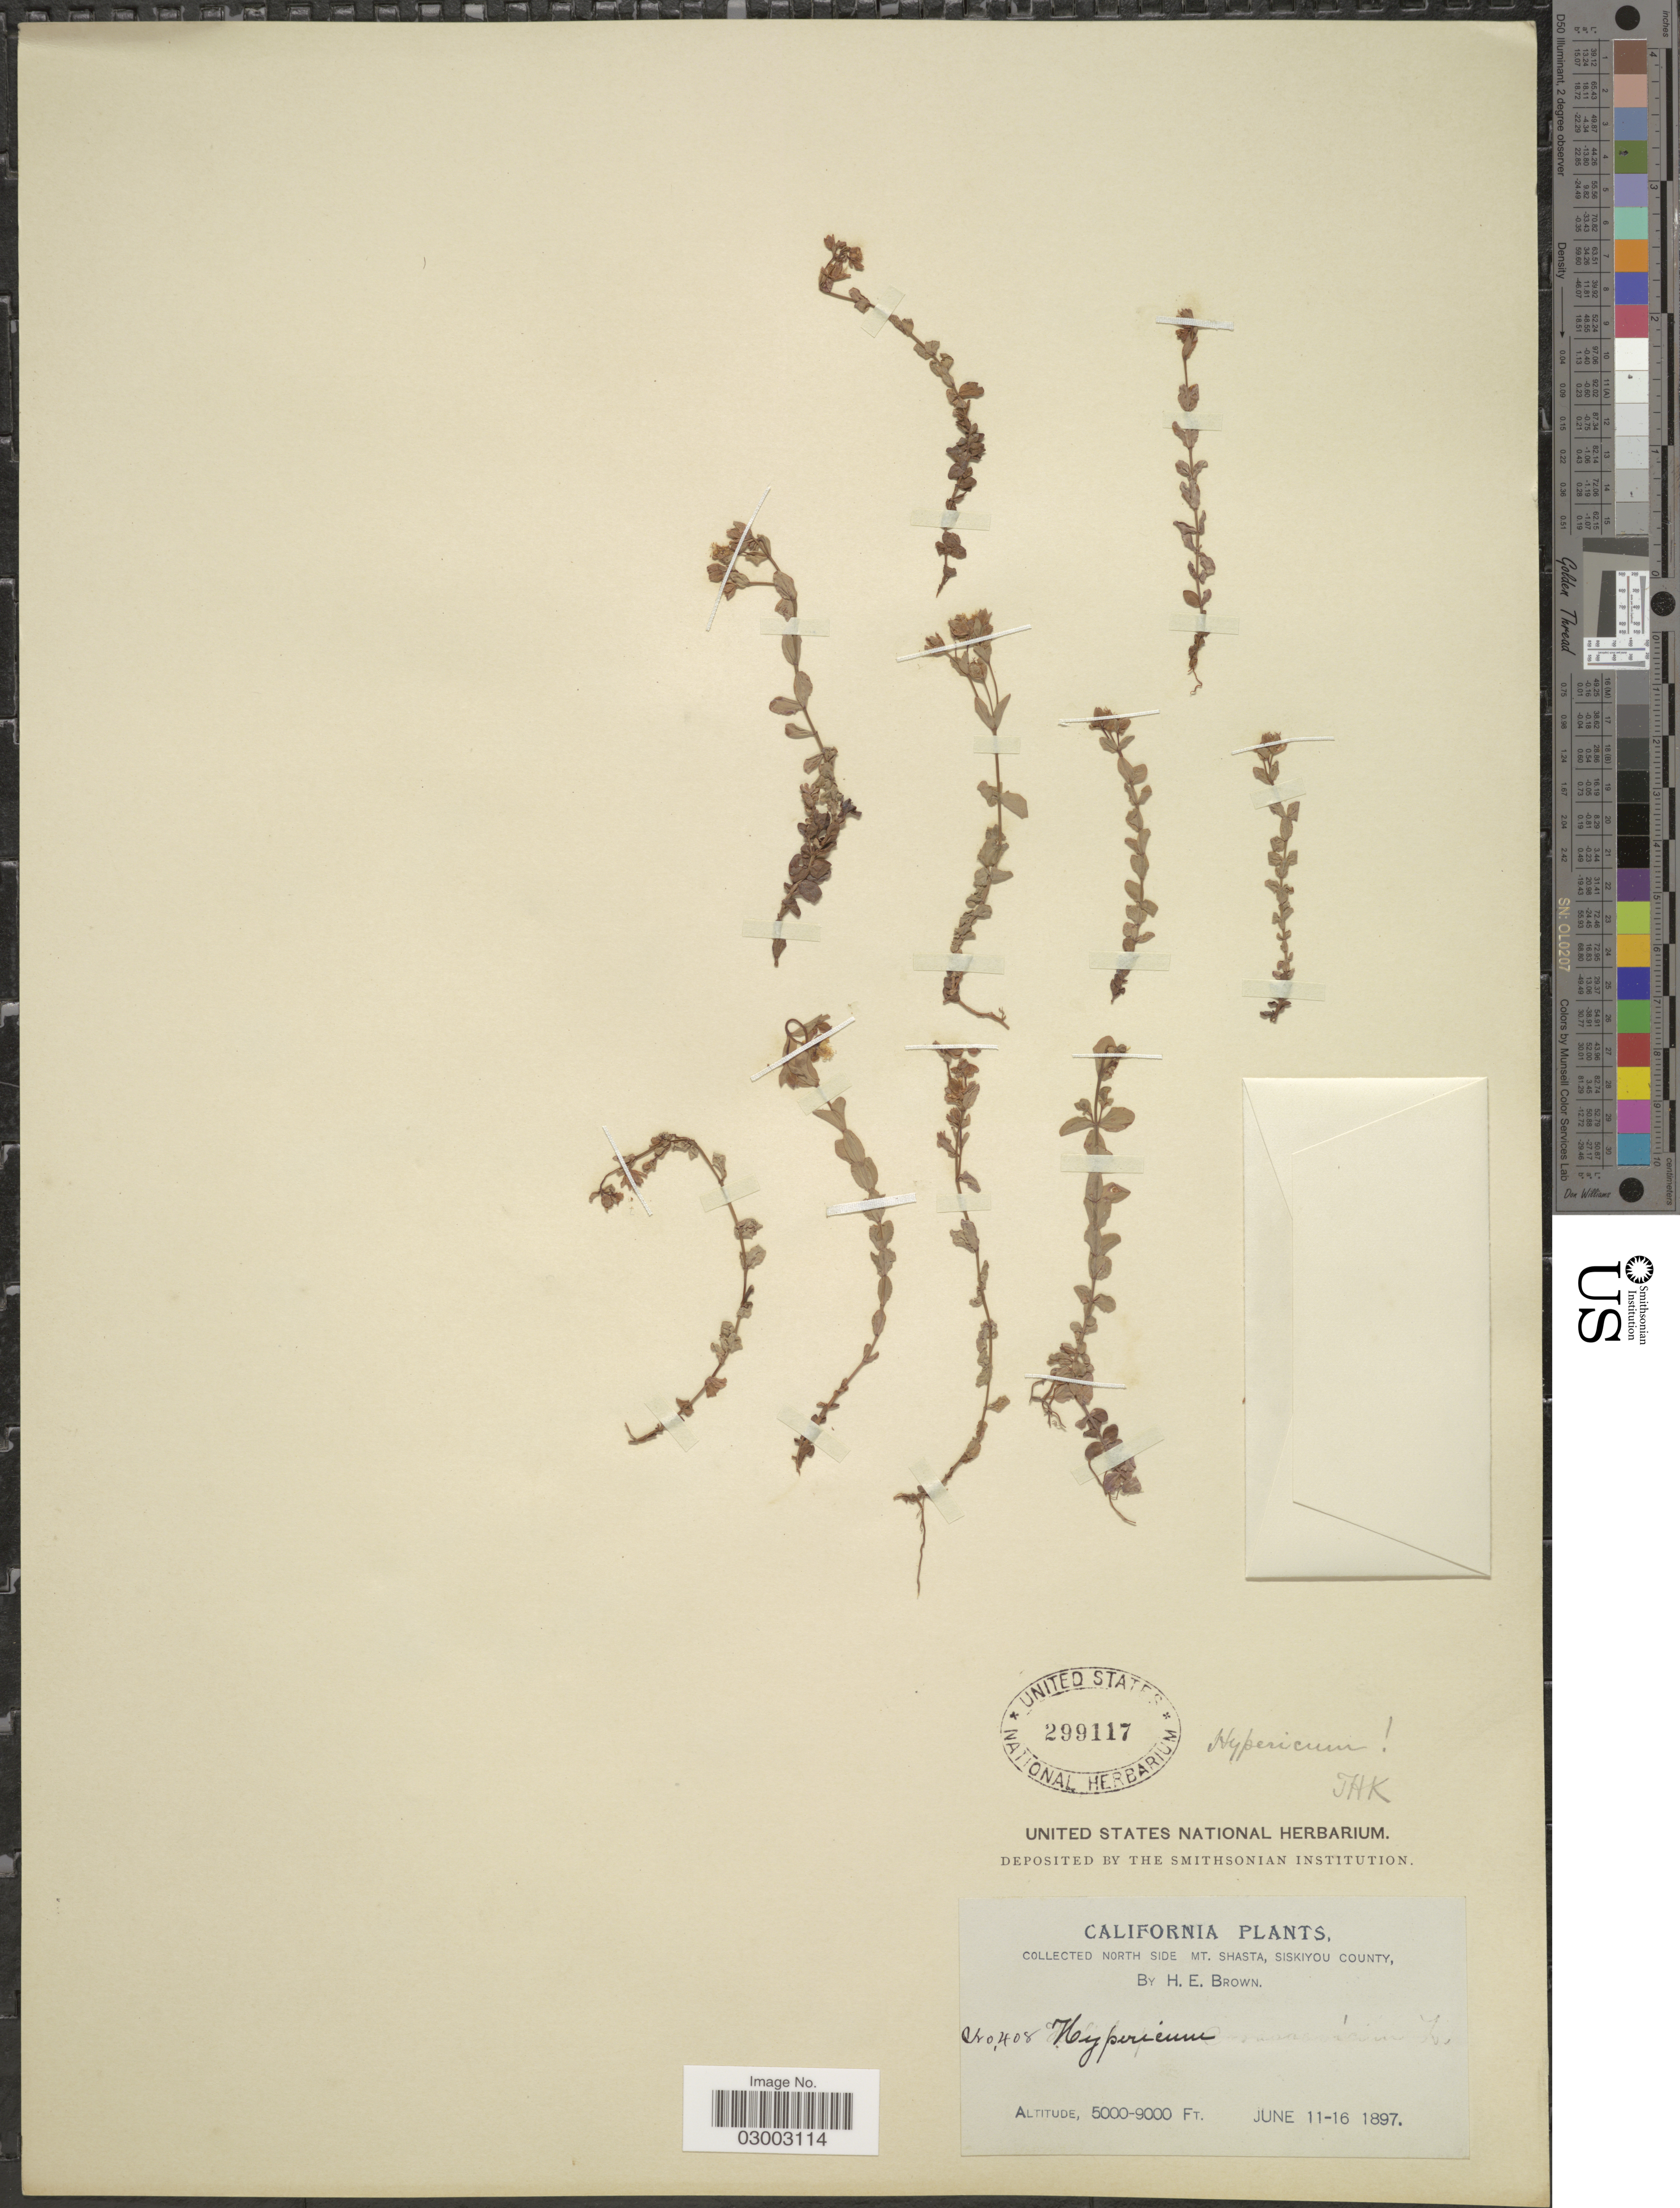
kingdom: Plantae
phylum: Tracheophyta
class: Magnoliopsida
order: Malpighiales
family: Hypericaceae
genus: Hypericum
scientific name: Hypericum sp.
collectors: H. E. Brown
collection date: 1897-06-11/1897-06-16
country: United States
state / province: California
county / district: Siskiyou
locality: North side Mt. Shasta, Siskiyou County.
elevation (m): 1524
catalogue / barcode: US 299117